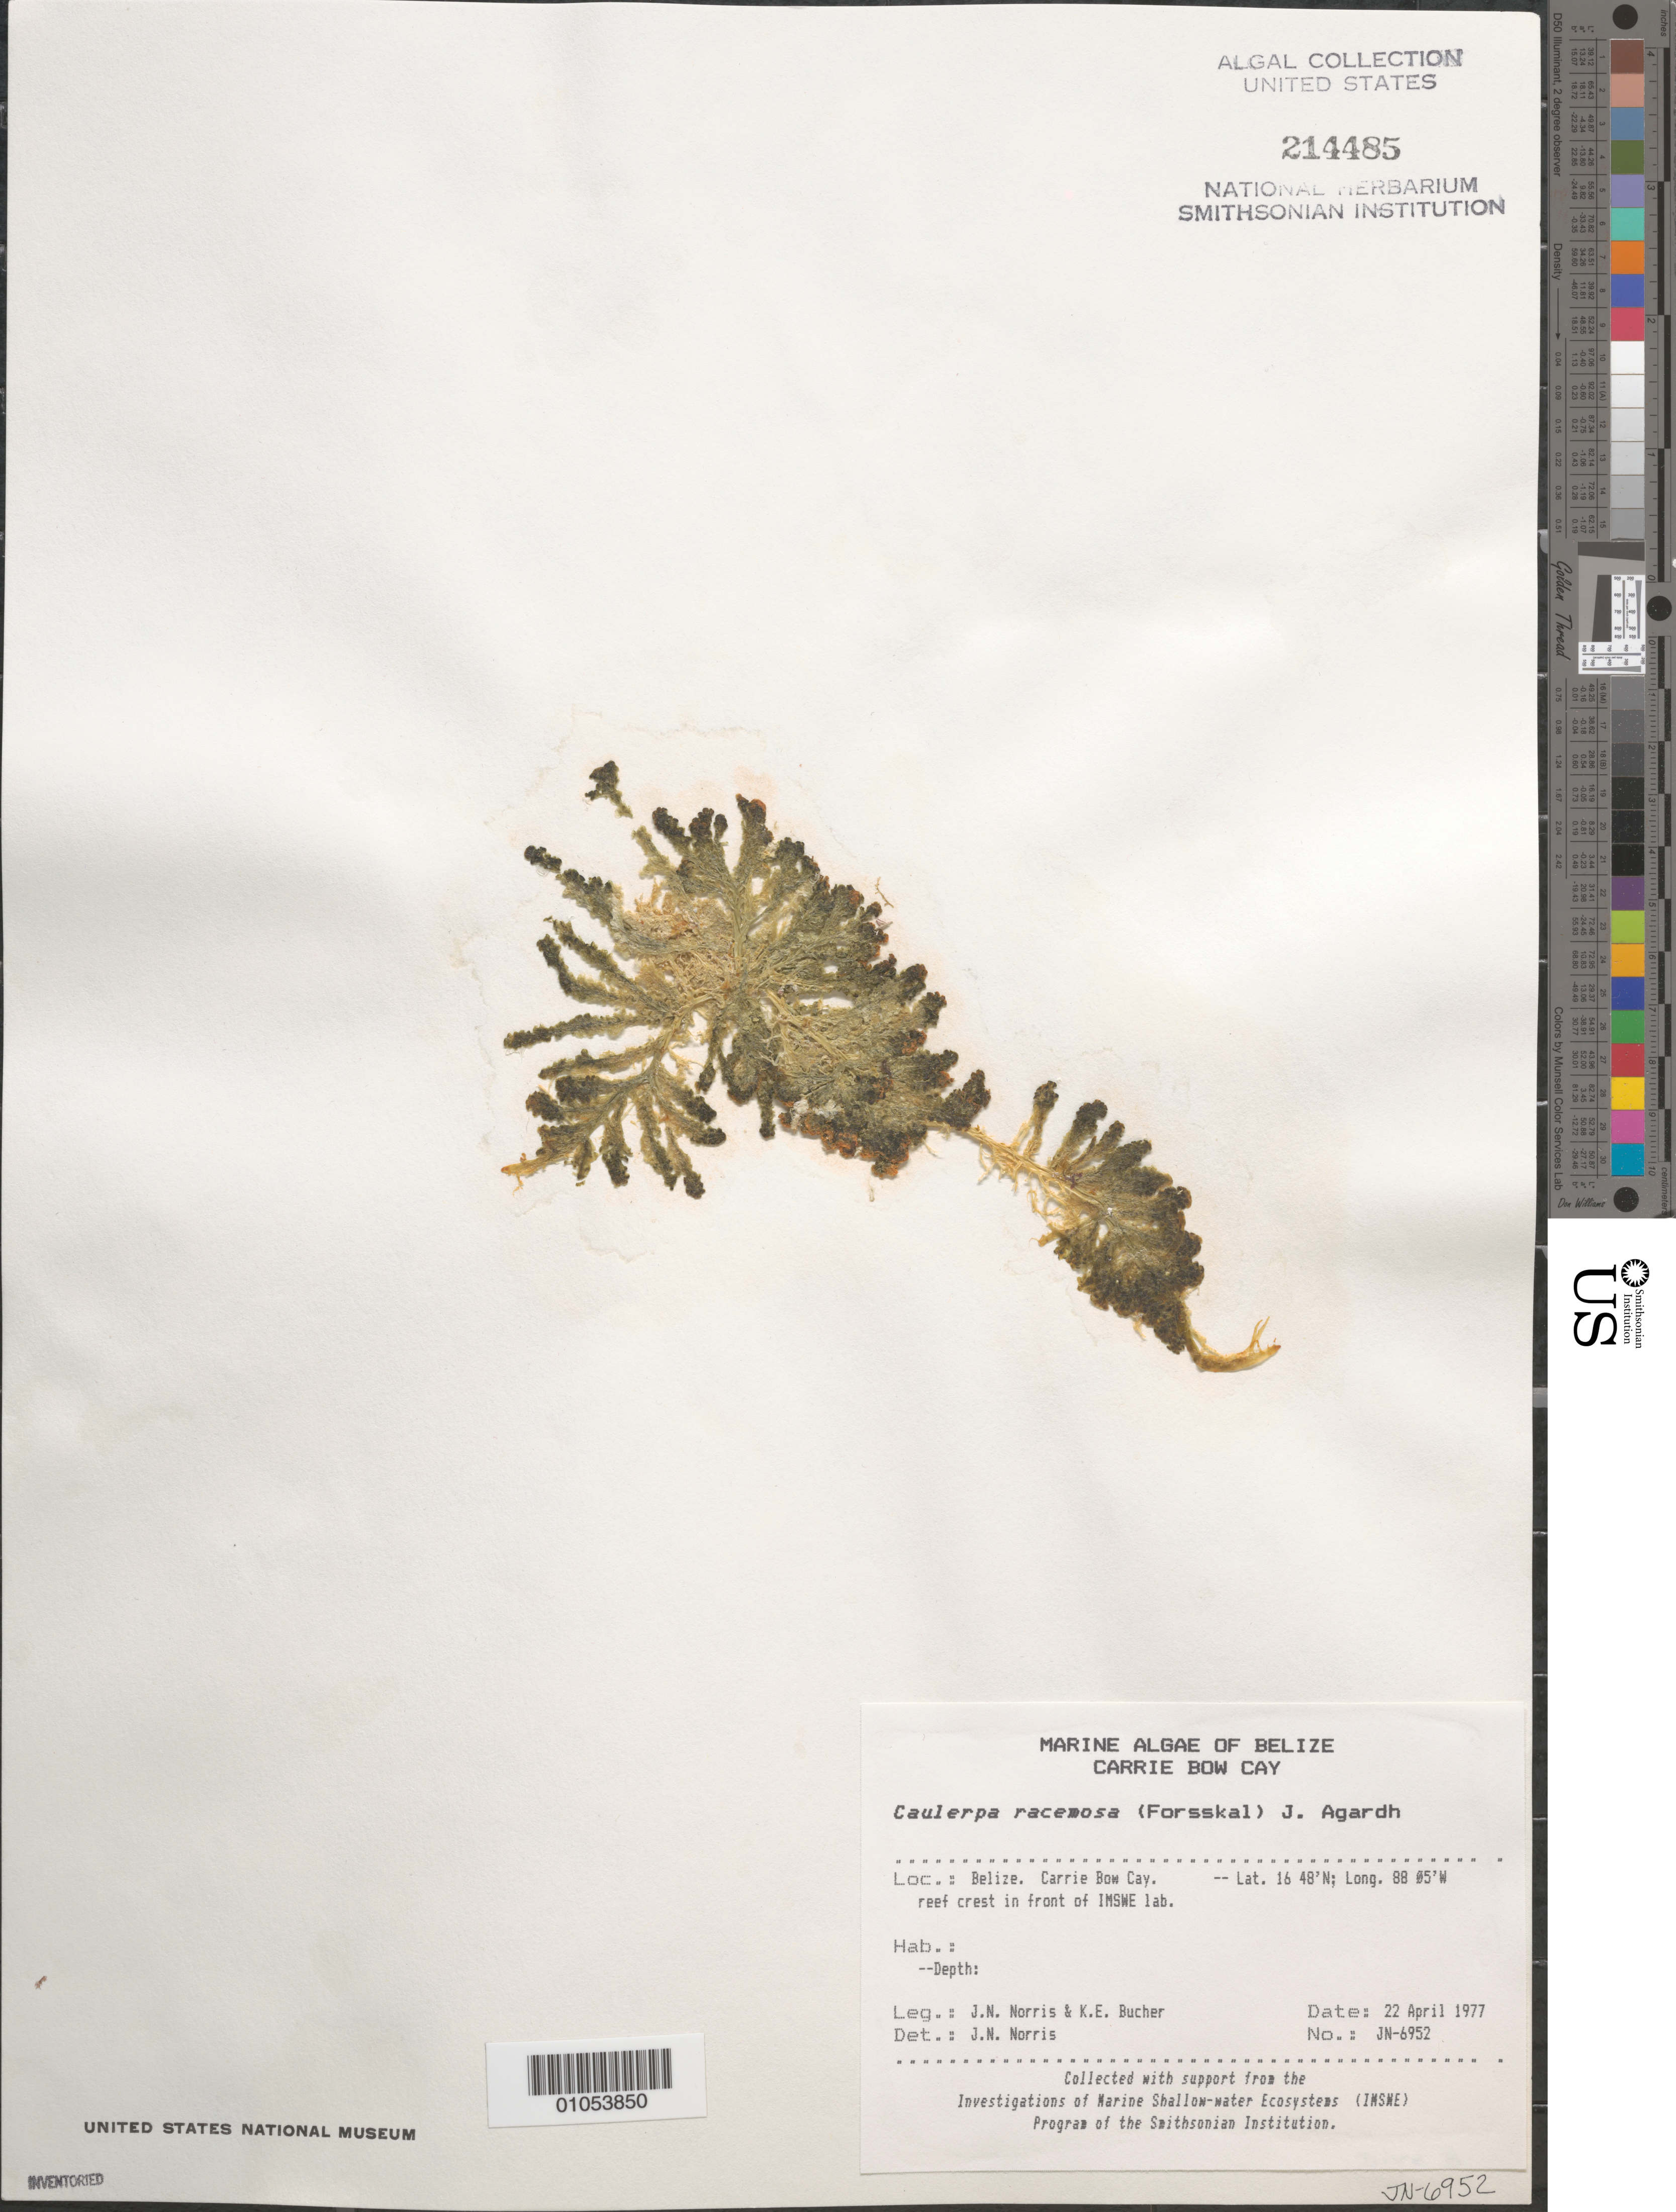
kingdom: Plantae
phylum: Chlorophyta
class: Ulvophyceae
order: Bryopsidales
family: Caulerpaceae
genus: Caulerpa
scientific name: Caulerpa racemosa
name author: (Forssk.) J. Agardh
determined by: Norris, James N.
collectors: J. N. Norris & K. E. Bucher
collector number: JN-6952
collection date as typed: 22 Apr 1977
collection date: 1977-04-22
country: Belize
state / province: Stann Creek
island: Carrie Bow Cay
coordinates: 16 48'N, 88 05'W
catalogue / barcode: US 214485